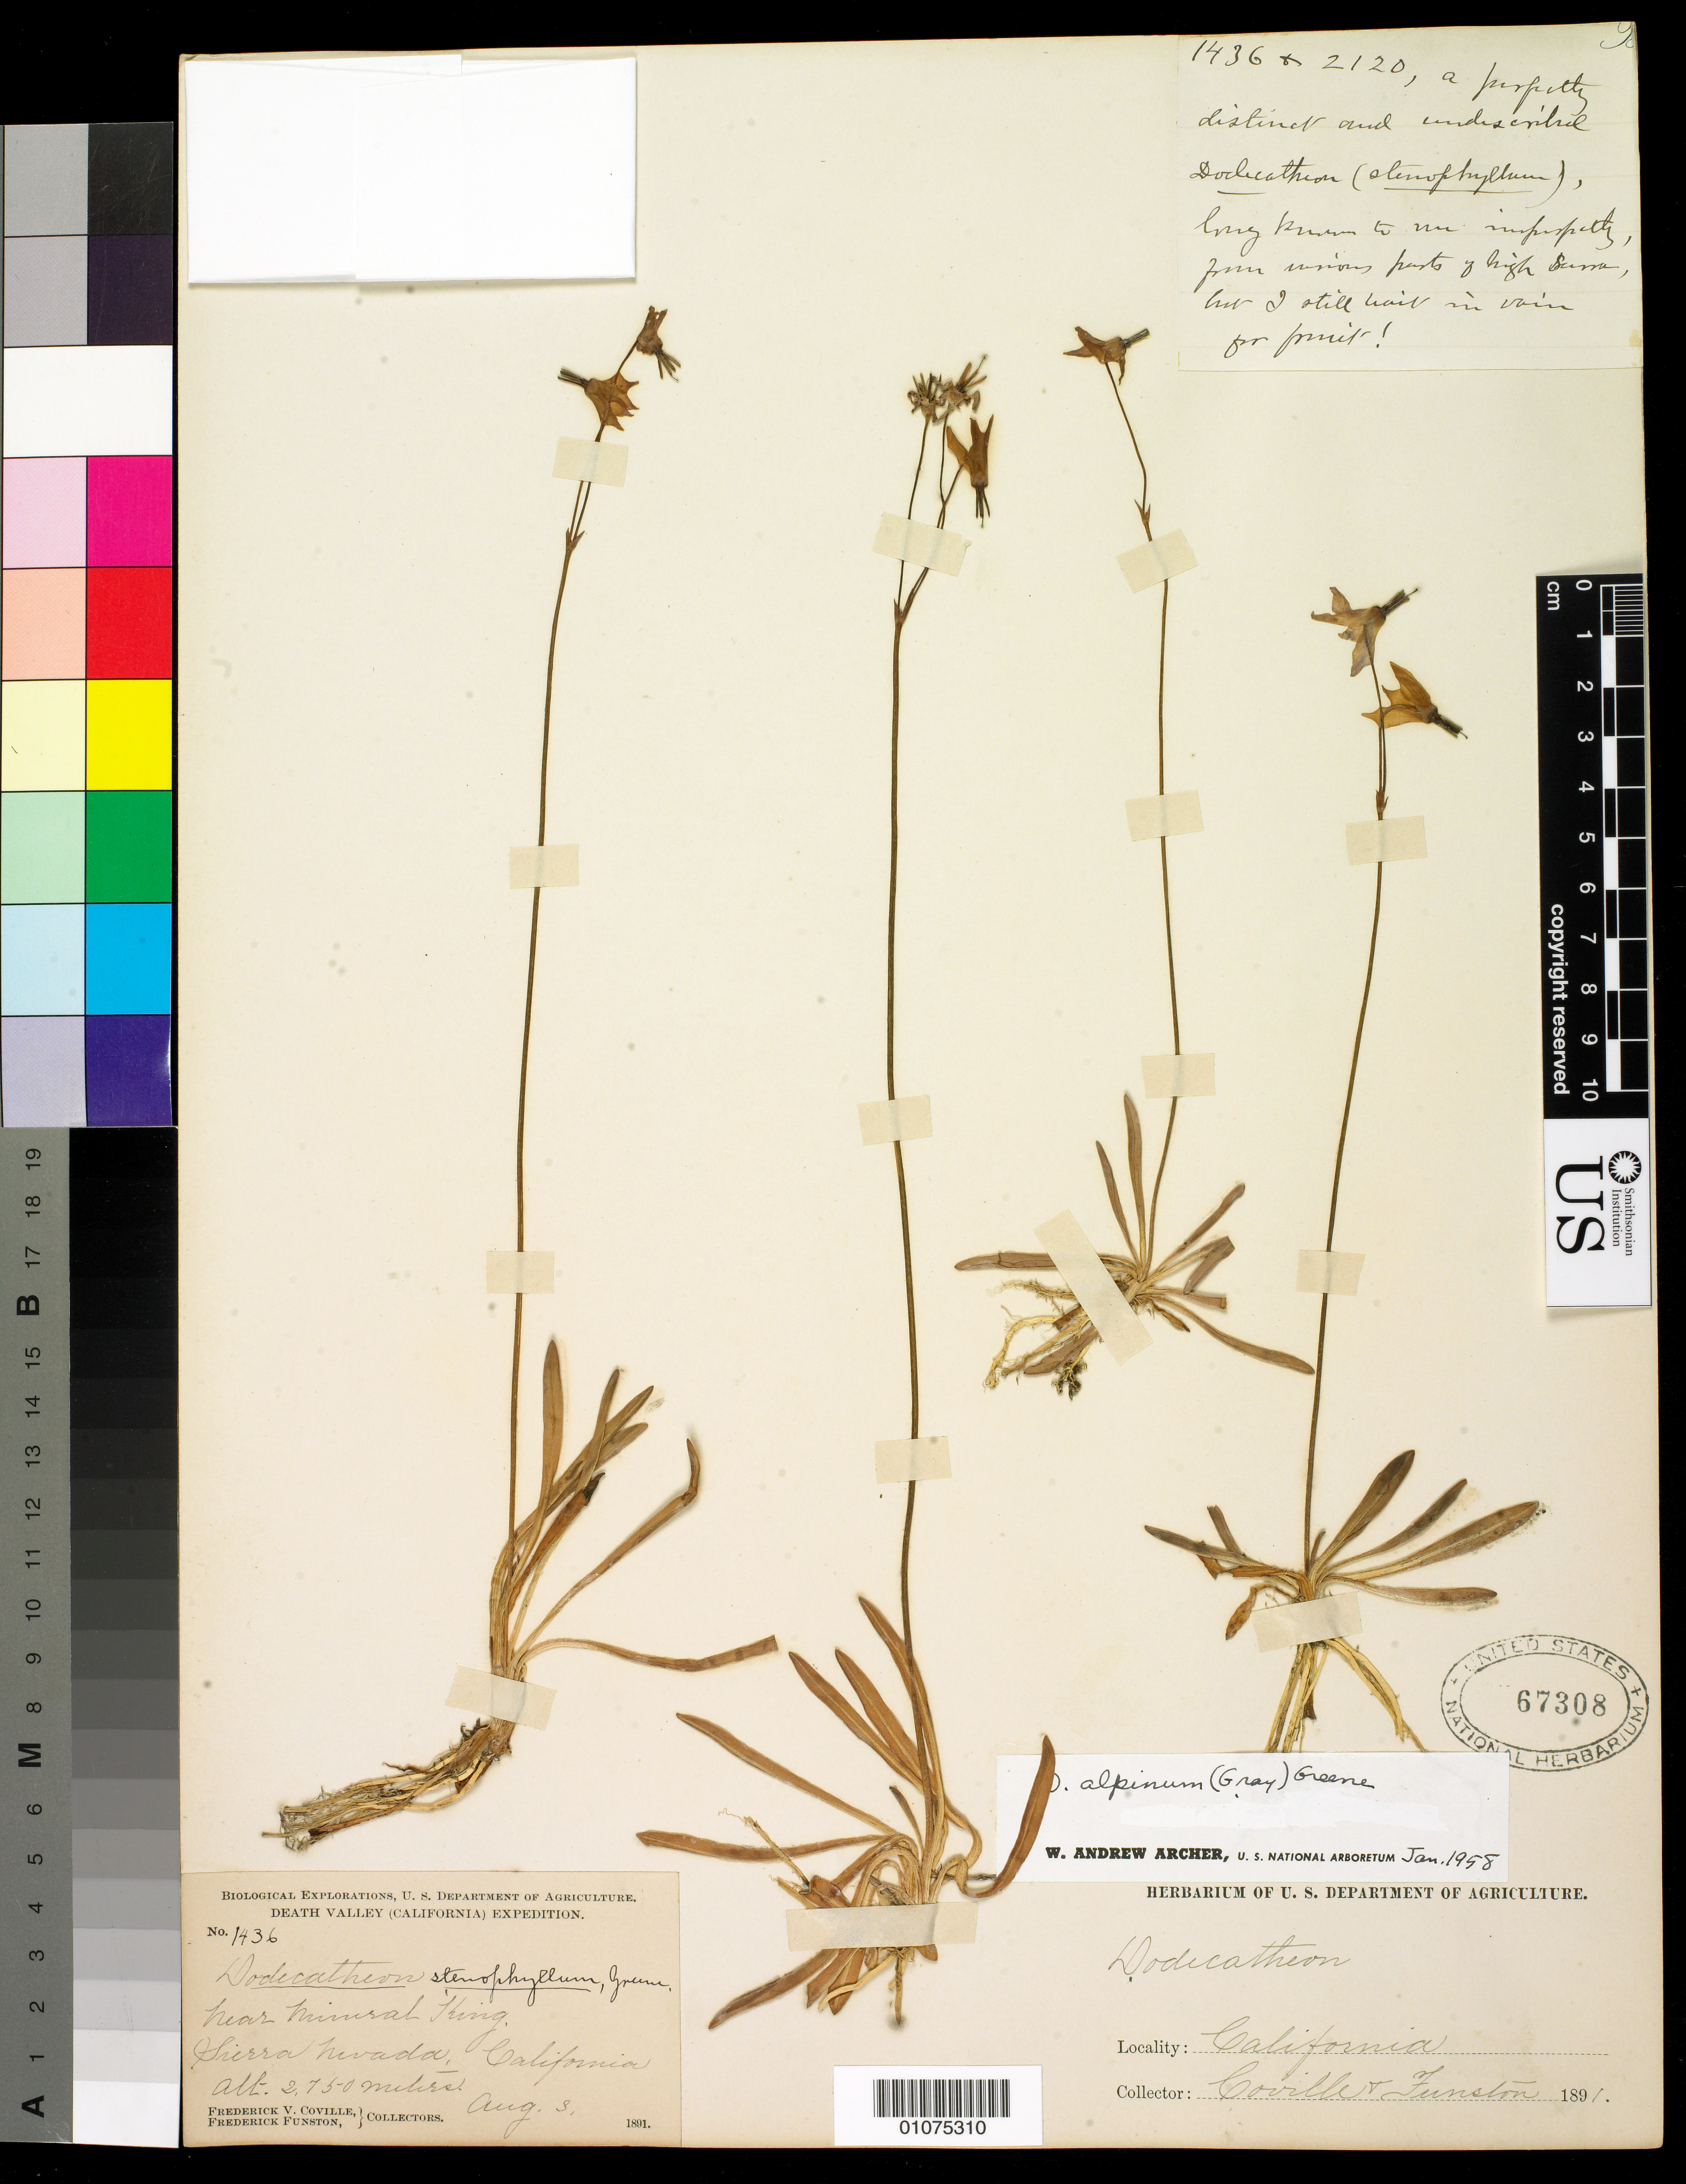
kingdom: Plantae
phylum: Tracheophyta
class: Magnoliopsida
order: Ericales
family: Primulaceae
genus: Dodecatheon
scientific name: Dodecatheon alpinum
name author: (A. Gray) Greene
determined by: Archer, W. A., (NA), United States National Arboretum, USDA/ARS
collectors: F. V. Coville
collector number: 1436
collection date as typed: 3 Aug 2891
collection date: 1891-08-03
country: United States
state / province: California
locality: Near Mineral King, Sierra Nevada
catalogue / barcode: US 67308